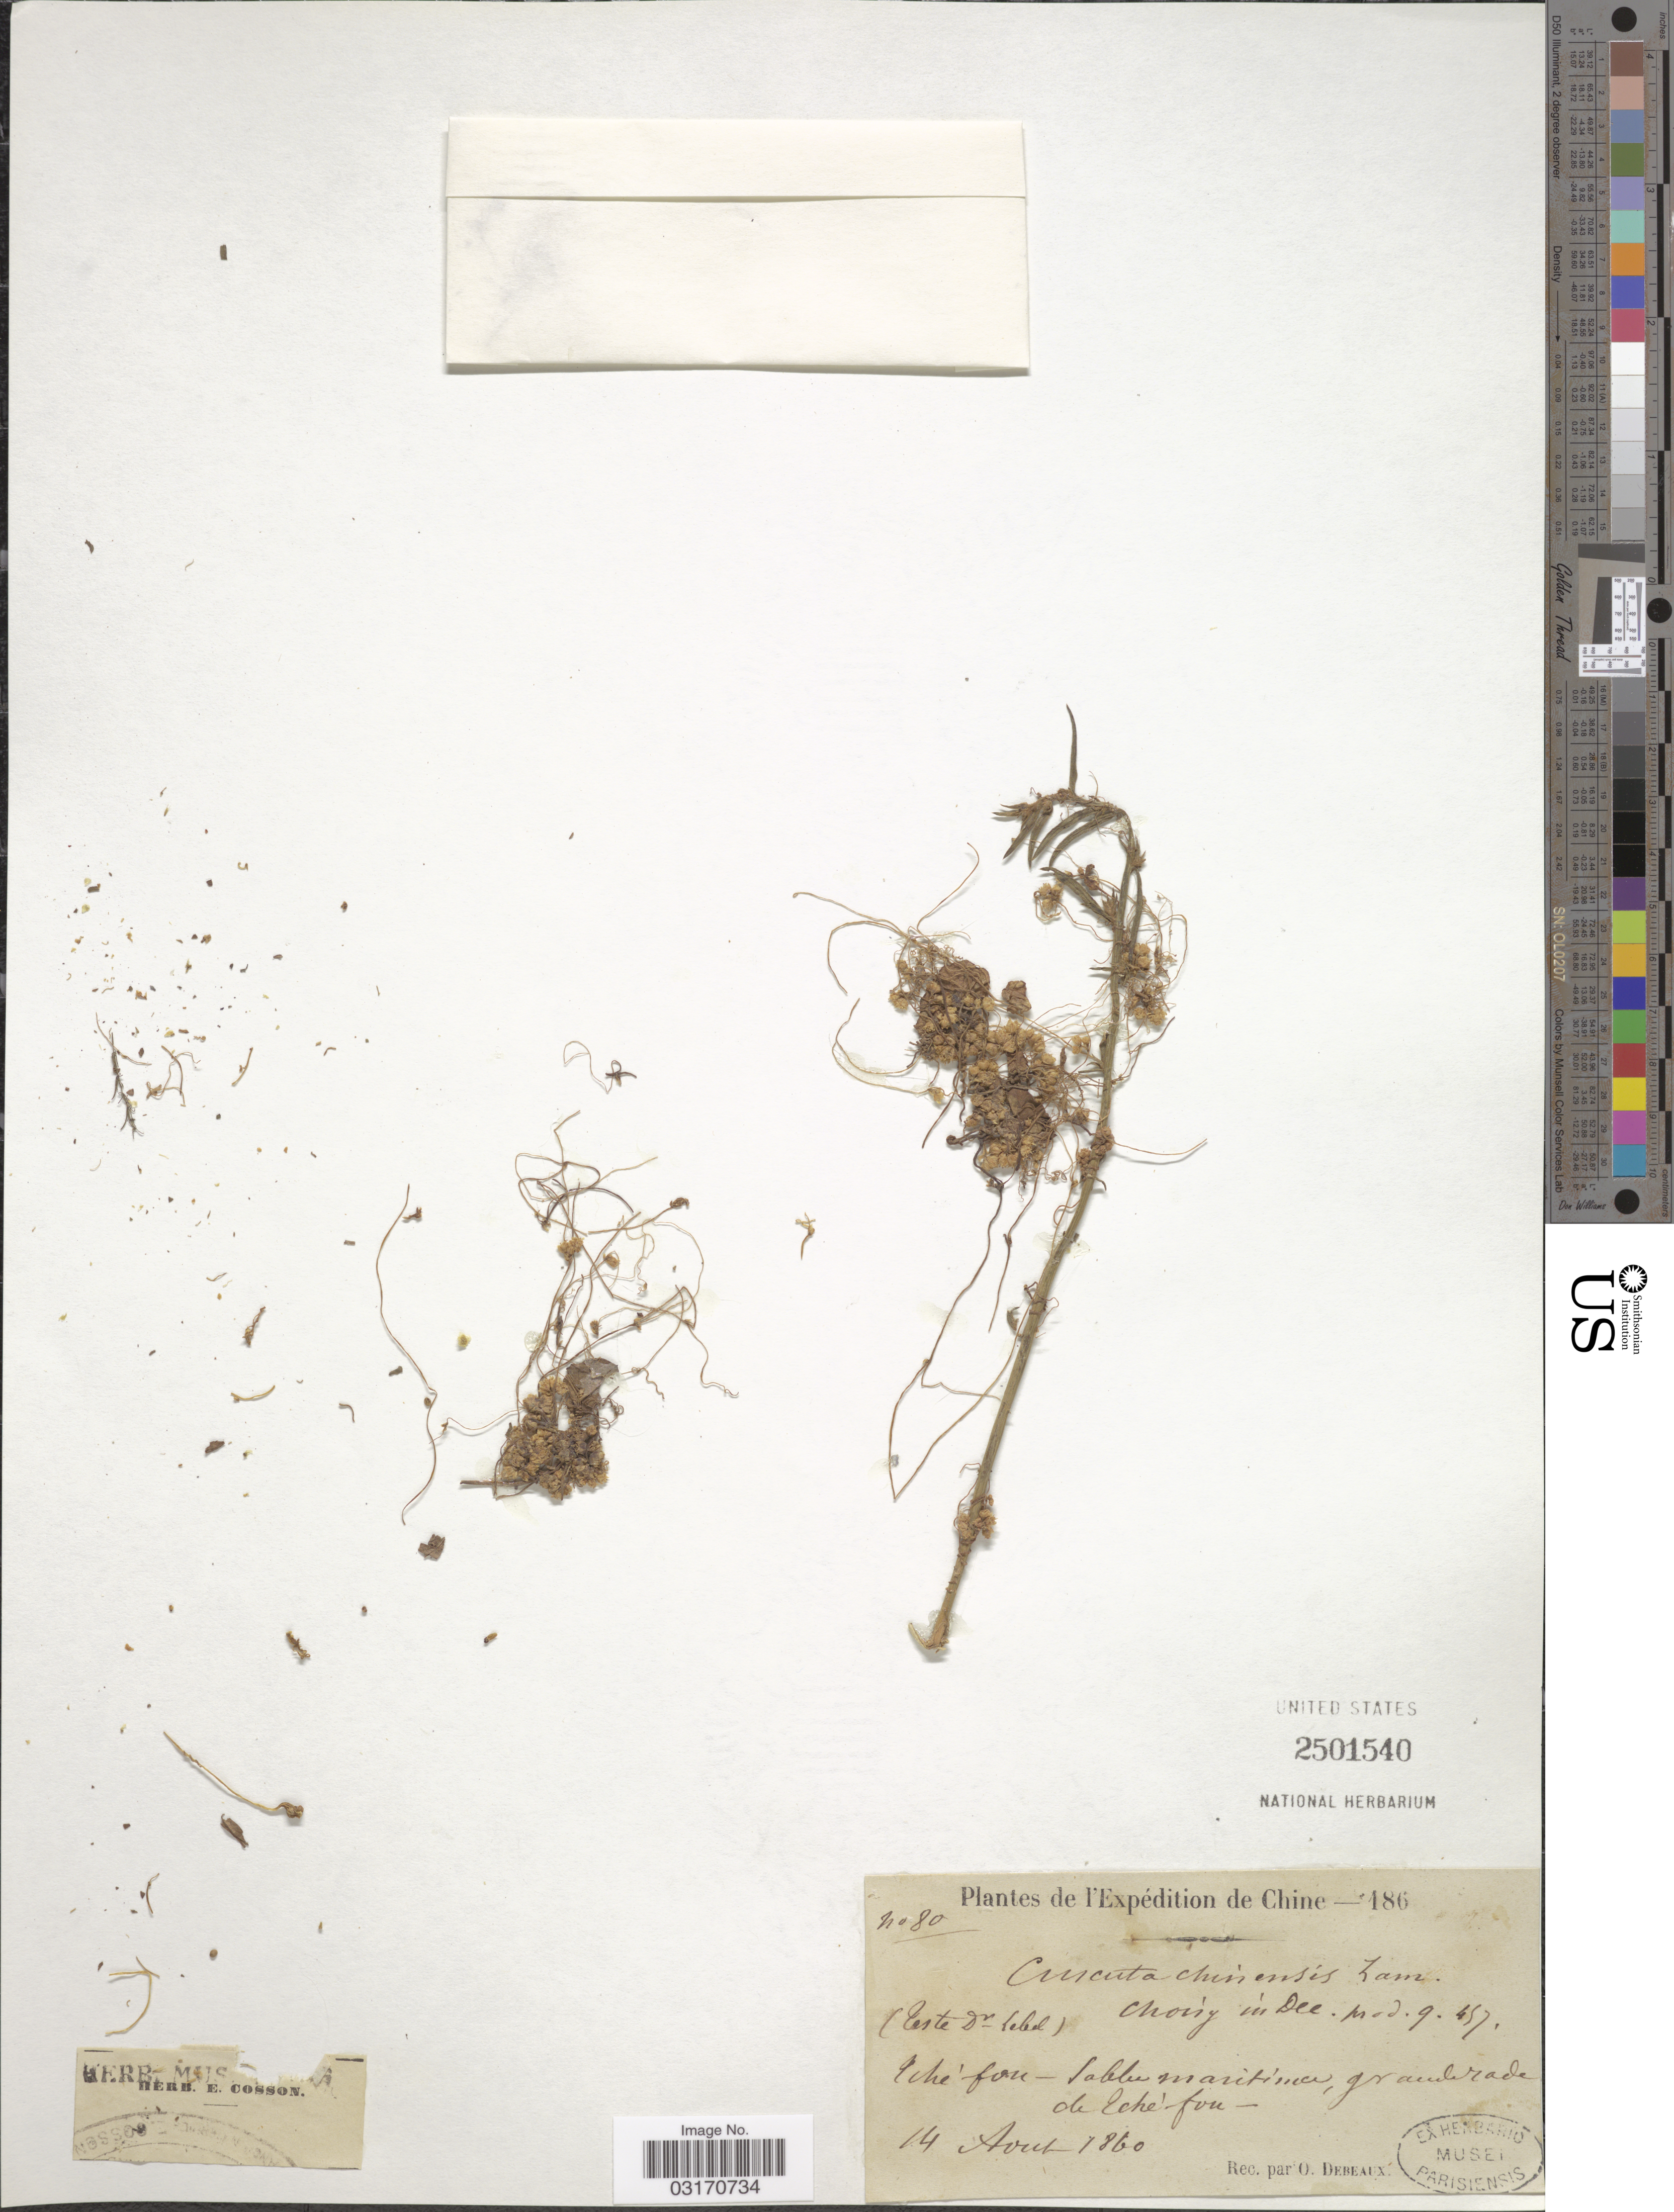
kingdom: Plantae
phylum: Tracheophyta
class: Magnoliopsida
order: Solanales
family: Convolvulaceae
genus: Cuscuta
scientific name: Cuscuta chinensis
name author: Lam.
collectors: O. Debeaux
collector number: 80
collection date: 1860-08-14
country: China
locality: Chine.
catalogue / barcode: US 2501540